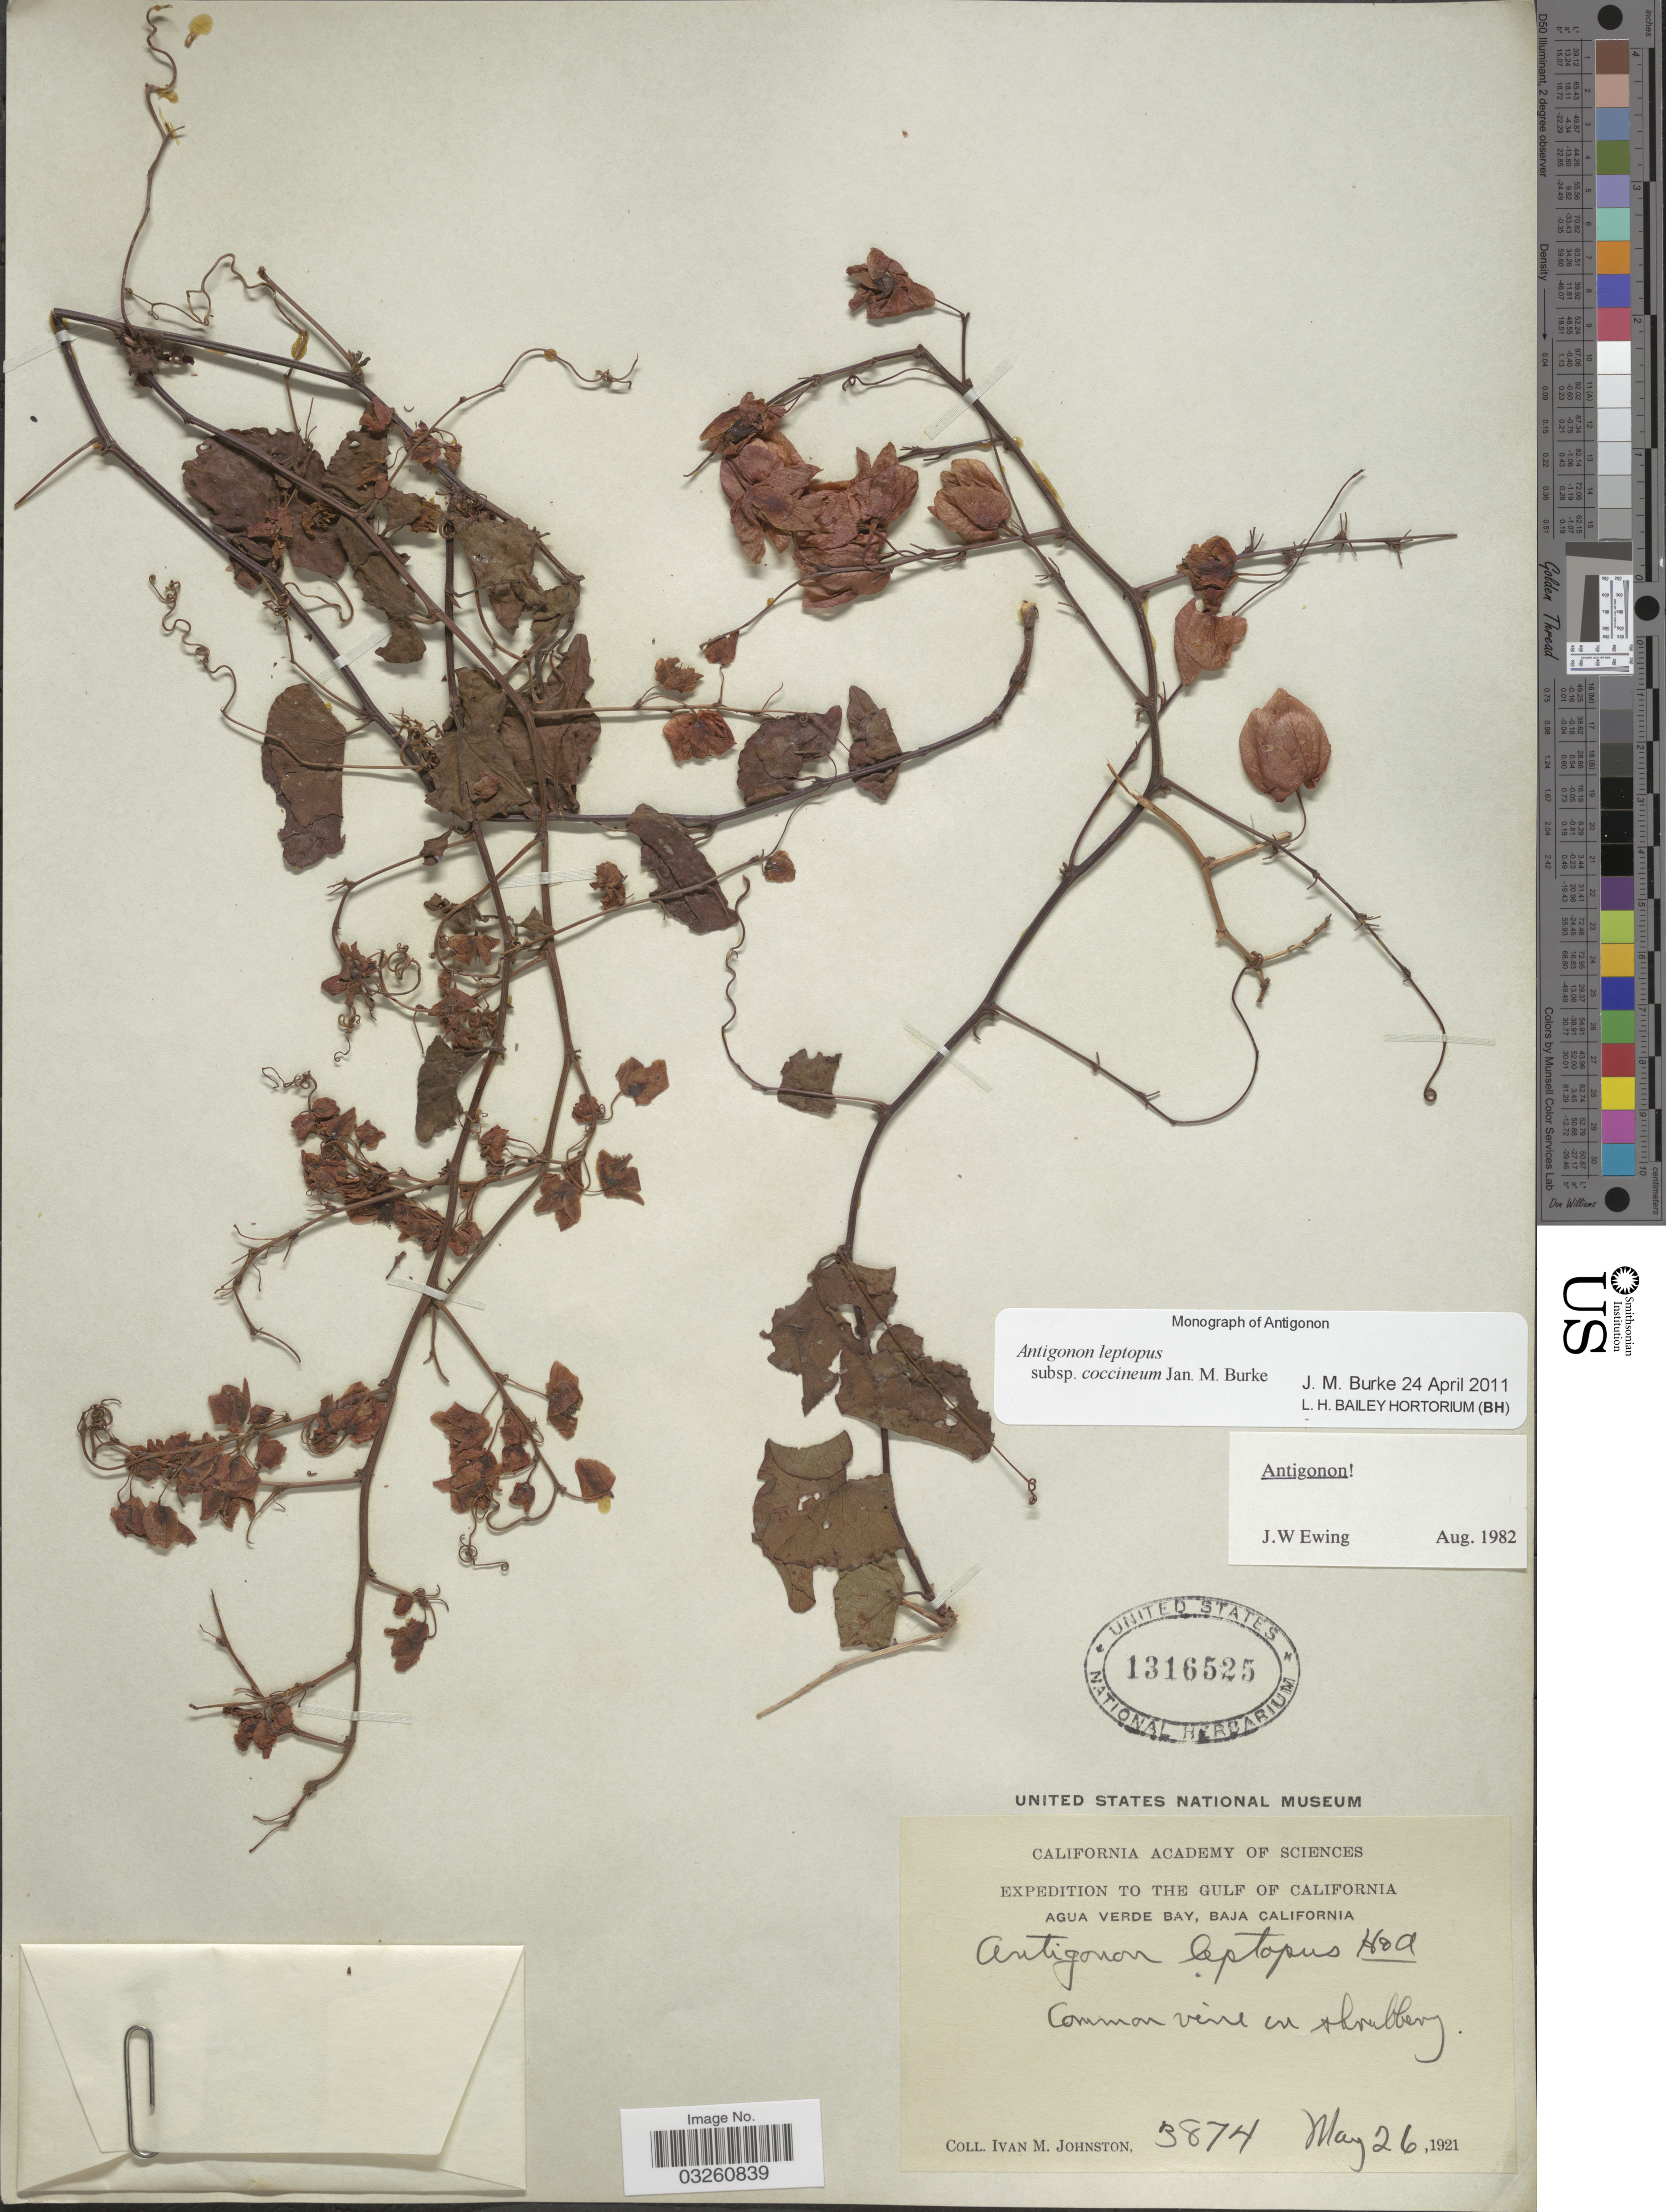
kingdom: Plantae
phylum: Tracheophyta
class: Magnoliopsida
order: Caryophyllales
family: Polygonaceae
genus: Antigonon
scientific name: Antigonon leptopus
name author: Hook. & Arn.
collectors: I.M. Johnston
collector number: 3874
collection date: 1921-05-26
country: Mexico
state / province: Baja California Sur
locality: The Gulf of California. Agua Verde Bay.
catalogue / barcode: US 1316525